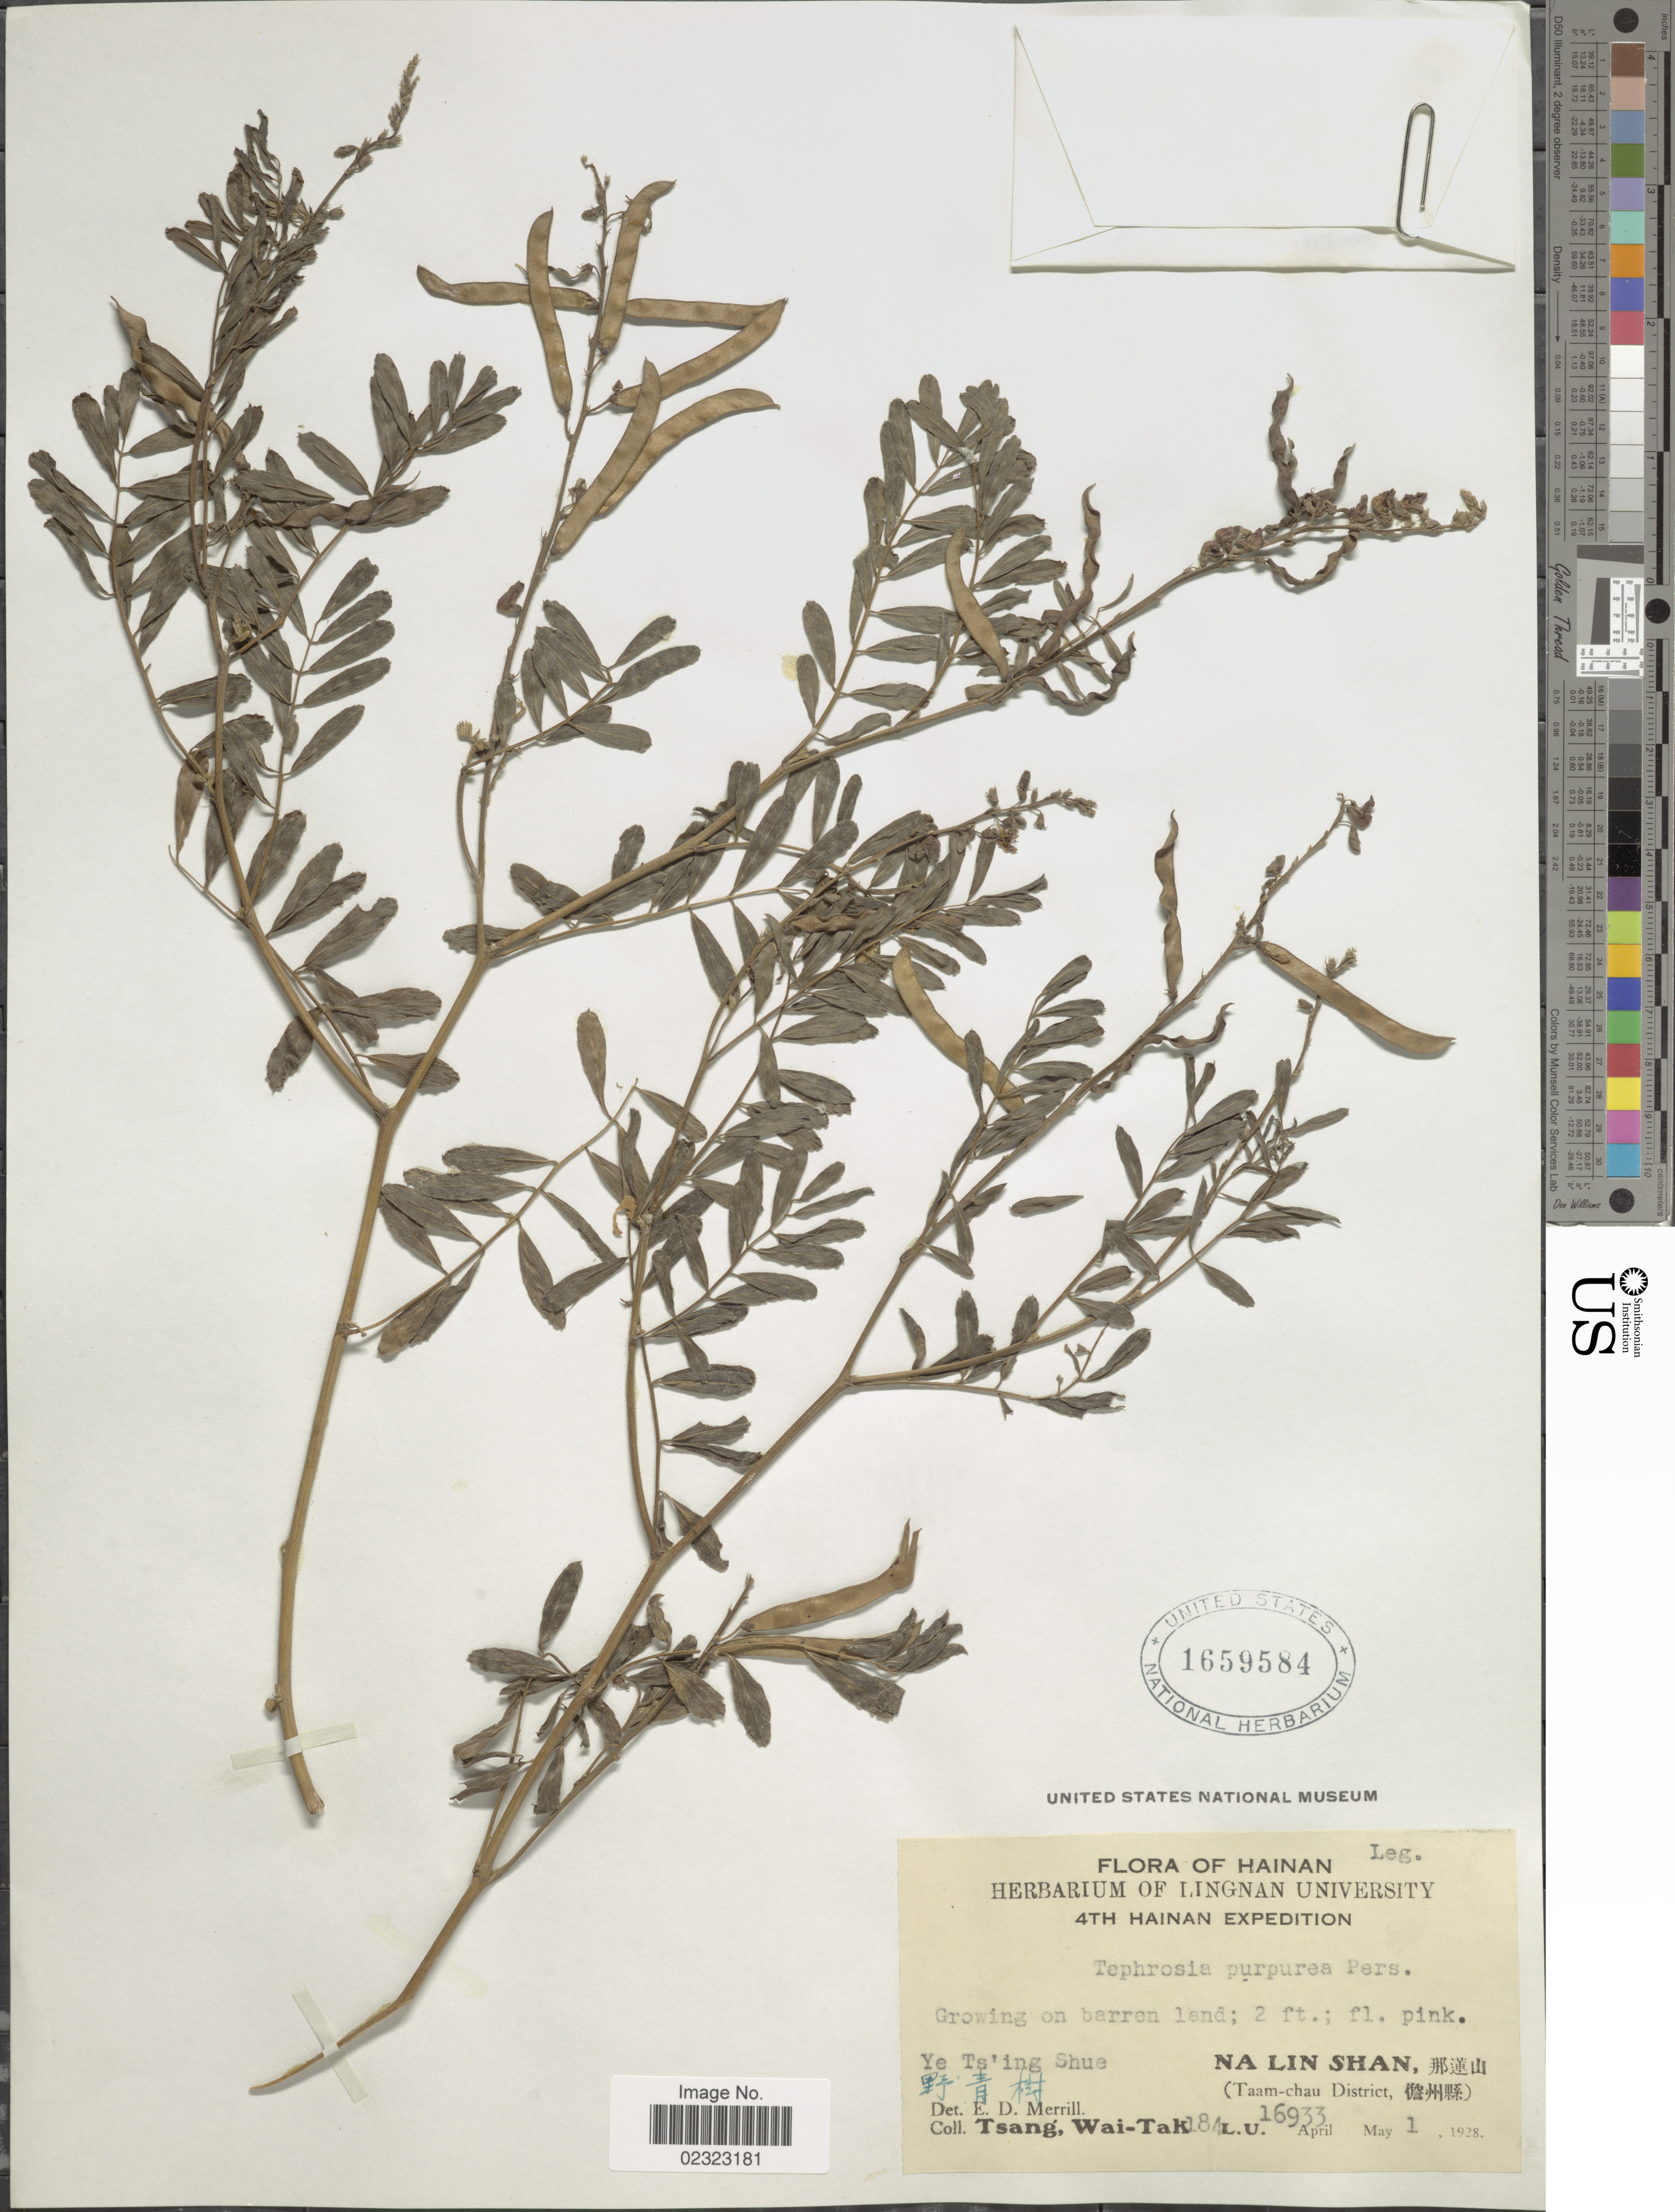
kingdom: Plantae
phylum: Tracheophyta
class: Magnoliopsida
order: Fabales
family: Fabaceae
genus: Tephrosia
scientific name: Tephrosia purpurea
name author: (L.) Pers.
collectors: W. T. Tsang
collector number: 184L.U.16933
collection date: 1928-05-01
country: China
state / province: Hainan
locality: Na Lin Shan, (Tam-chau District) Ye Ts'ing Shue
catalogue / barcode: US 1659584